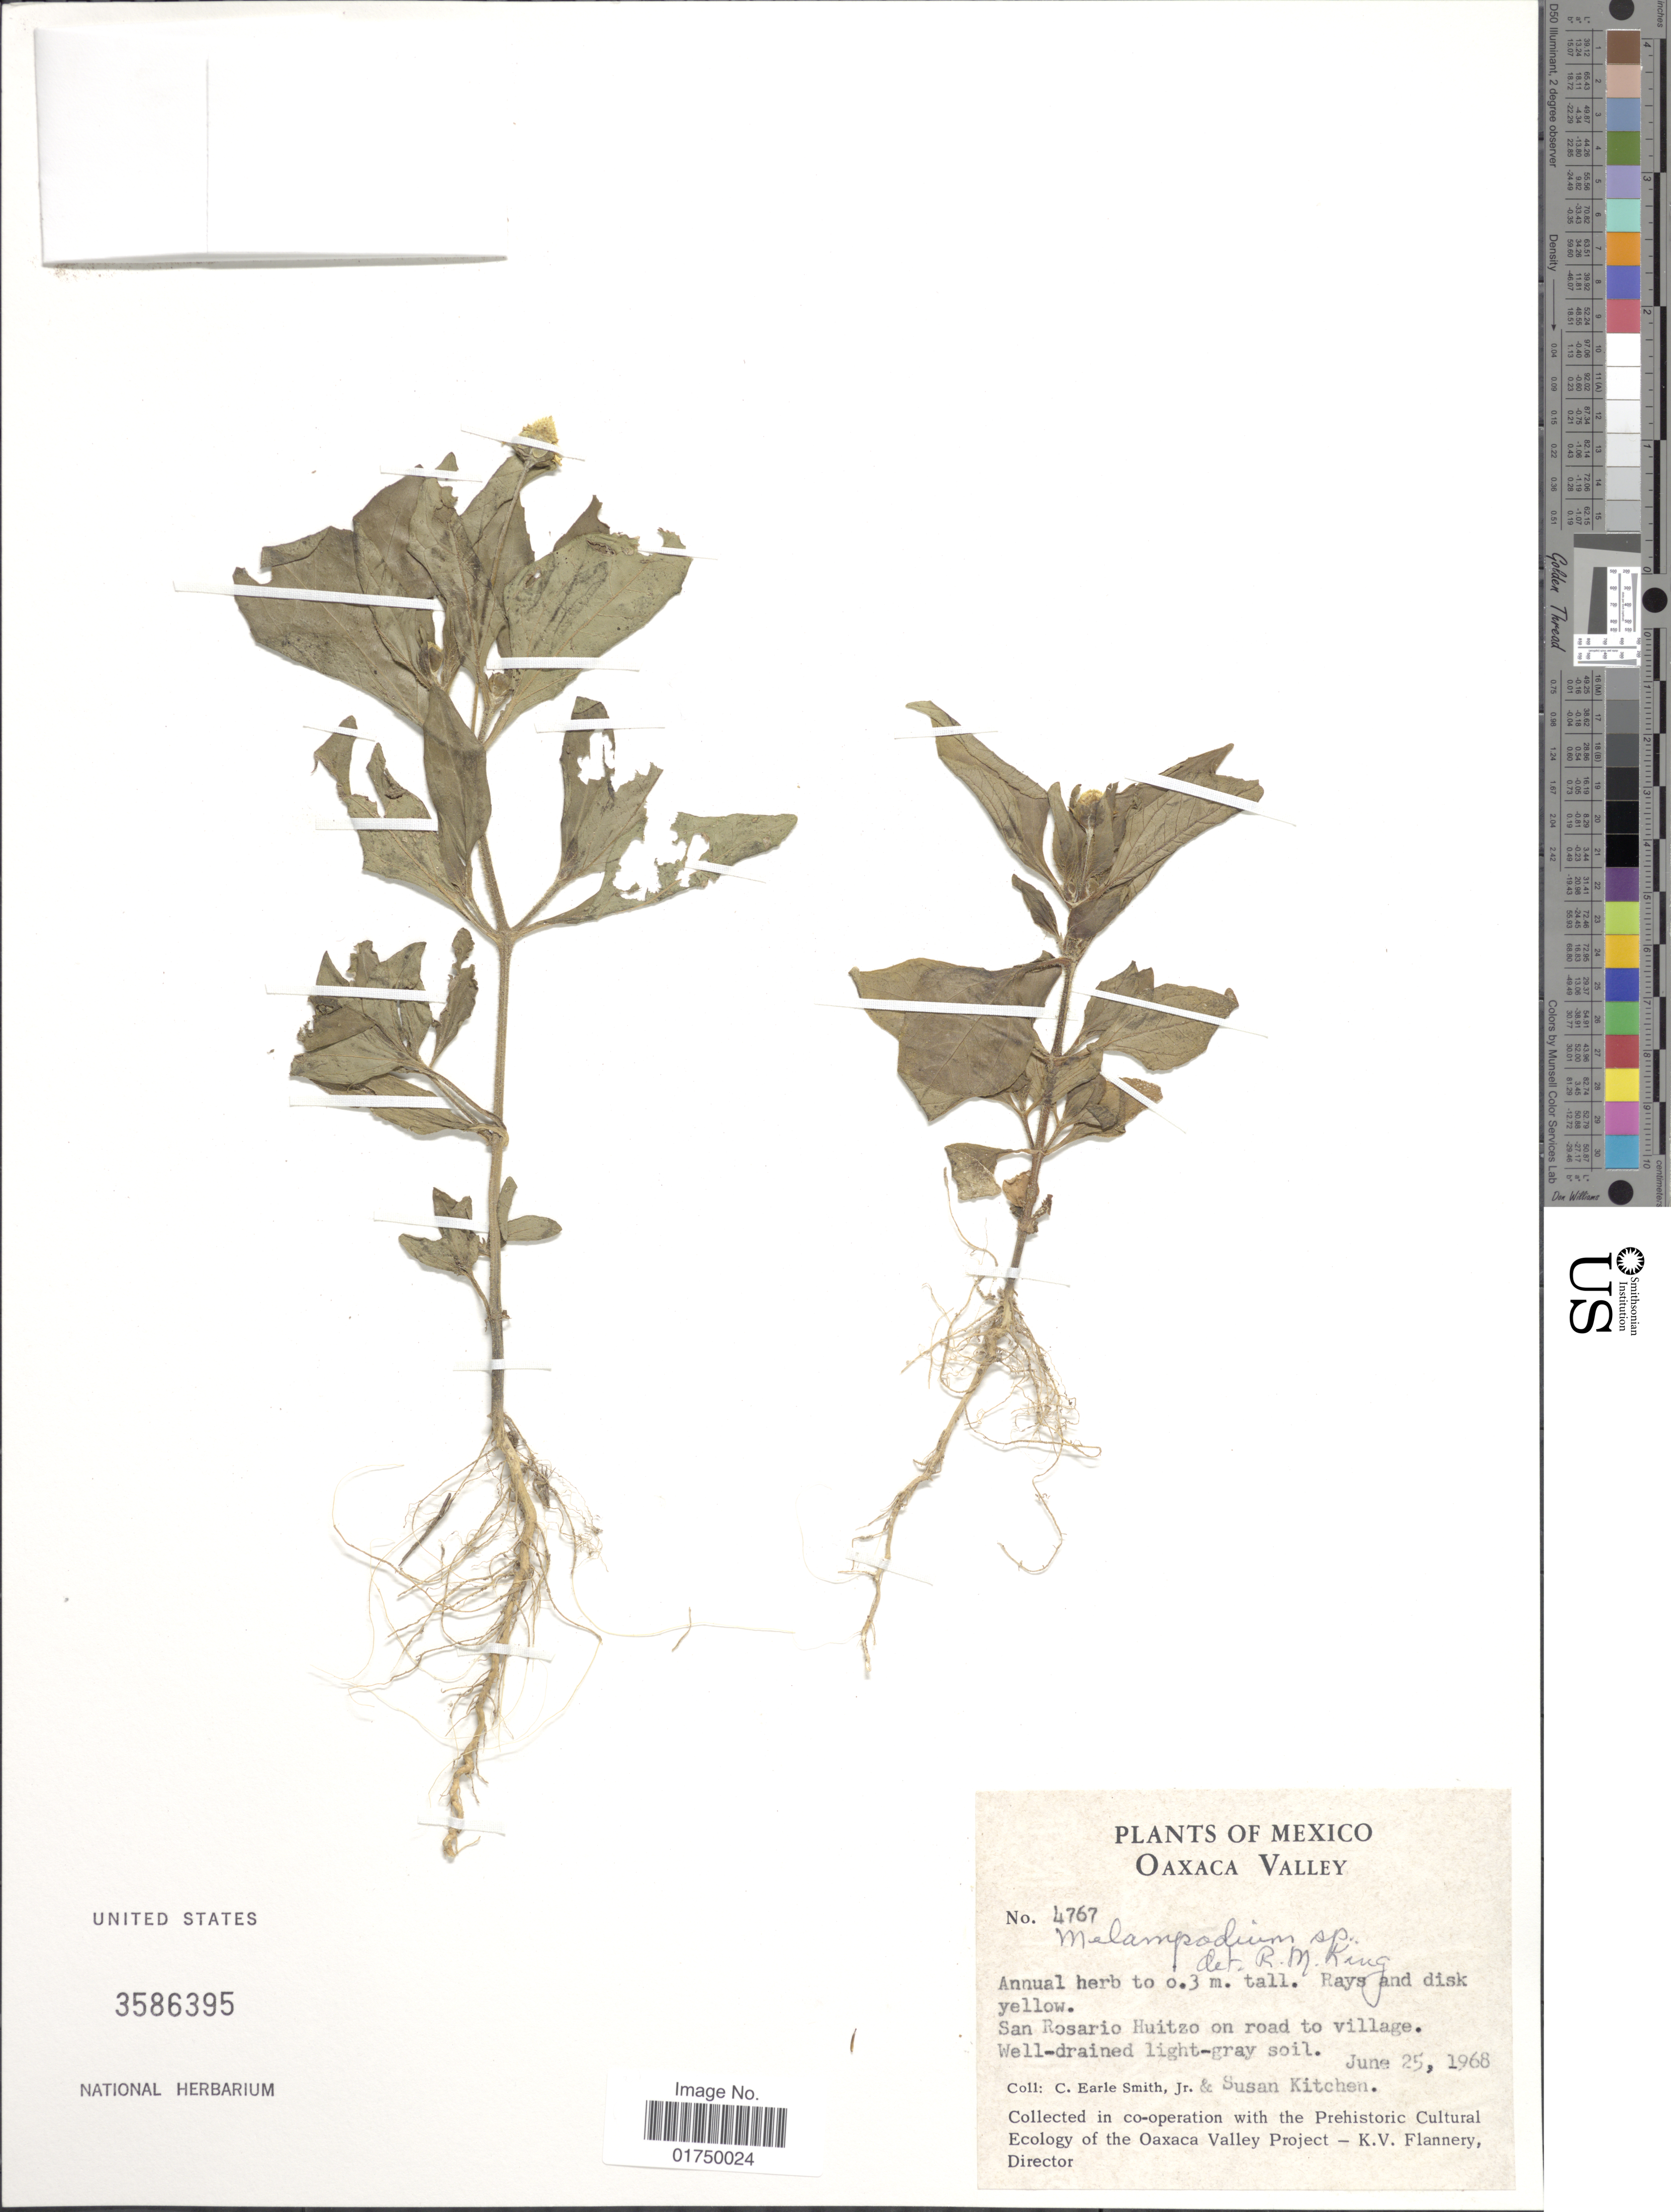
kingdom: Plantae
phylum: Tracheophyta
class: Magnoliopsida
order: Asterales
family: Asteraceae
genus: Melampodium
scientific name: Melampodium sp.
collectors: C. E. Smith Jr. & S. Kitchen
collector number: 4767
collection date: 1968-06-25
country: Mexico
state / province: Oaxaca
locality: Oaxaca Valley. San Rosario Huitzo on road to village.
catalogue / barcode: US 3586395